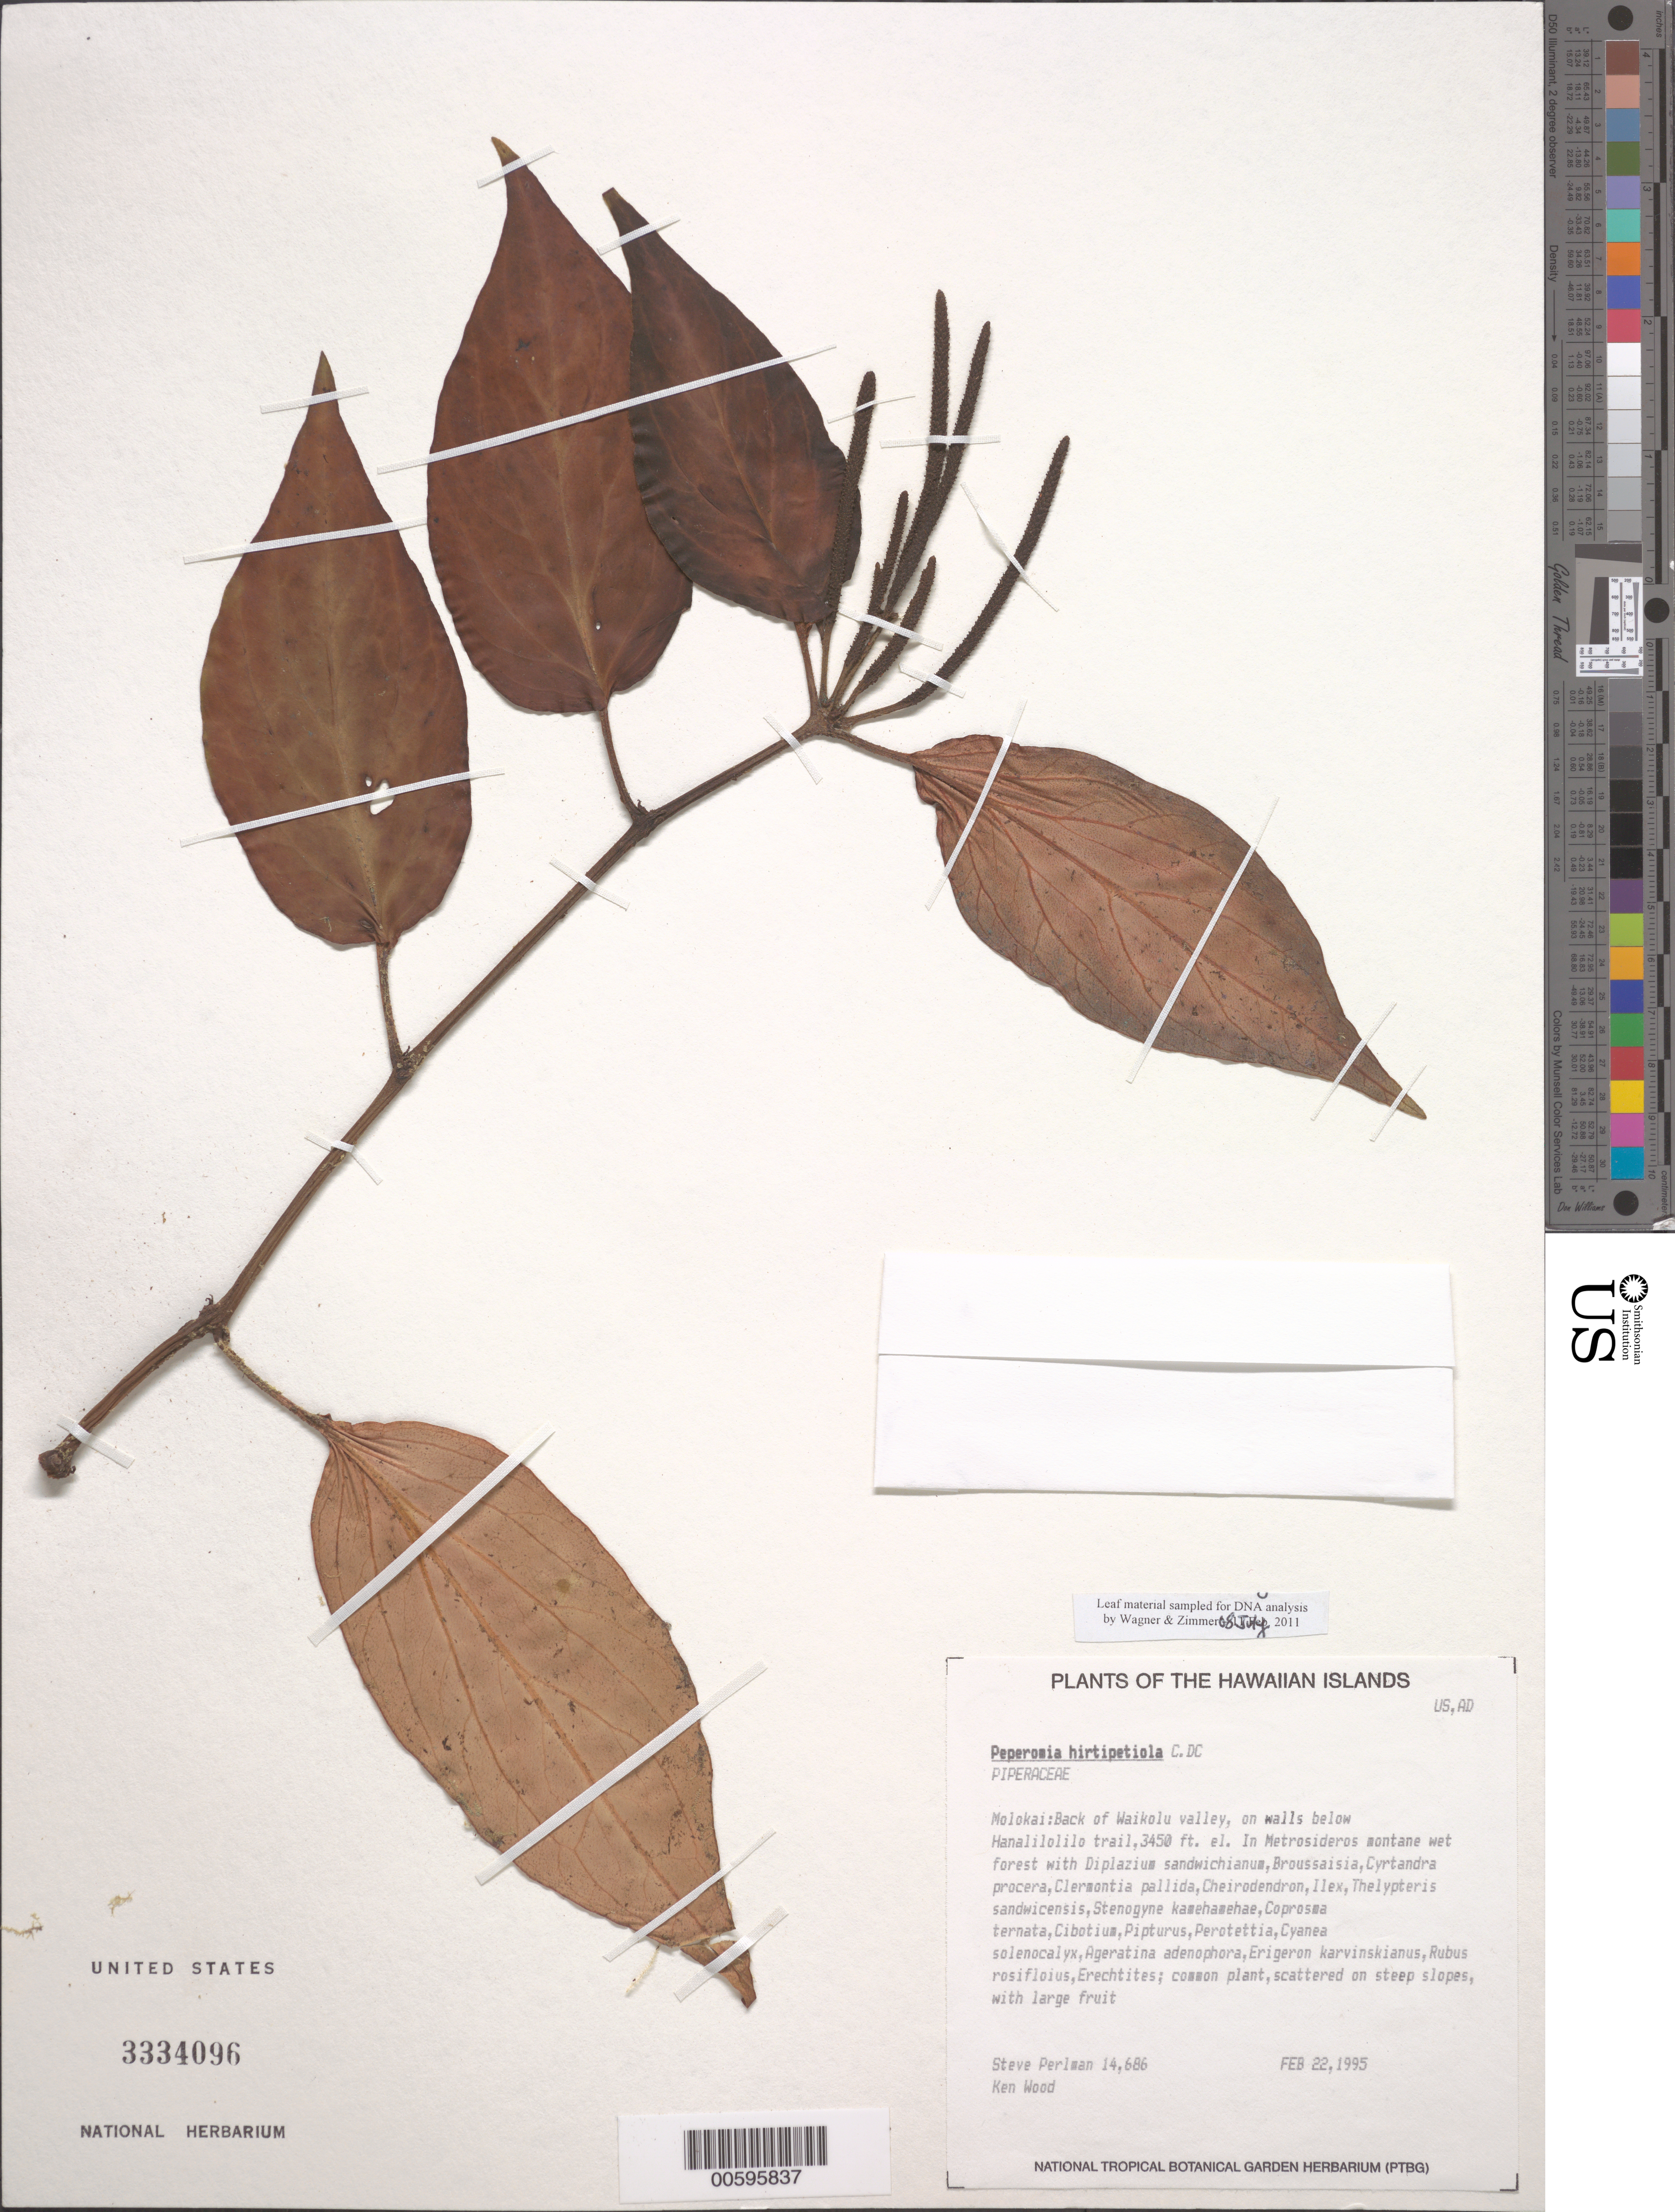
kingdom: Plantae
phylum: Tracheophyta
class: Magnoliopsida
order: Piperales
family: Piperaceae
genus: Peperomia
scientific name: Peperomia hirtipetiola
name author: C. DC.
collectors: S. P. Perlman & K. Wood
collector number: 14686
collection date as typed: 22 Feb 1995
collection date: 1995-02-22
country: United States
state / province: Hawaii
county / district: Maui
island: Moloka'i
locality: Back of Waikolu valley, on walls below Hanalilolilo trail.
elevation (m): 1052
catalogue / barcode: US 3334096